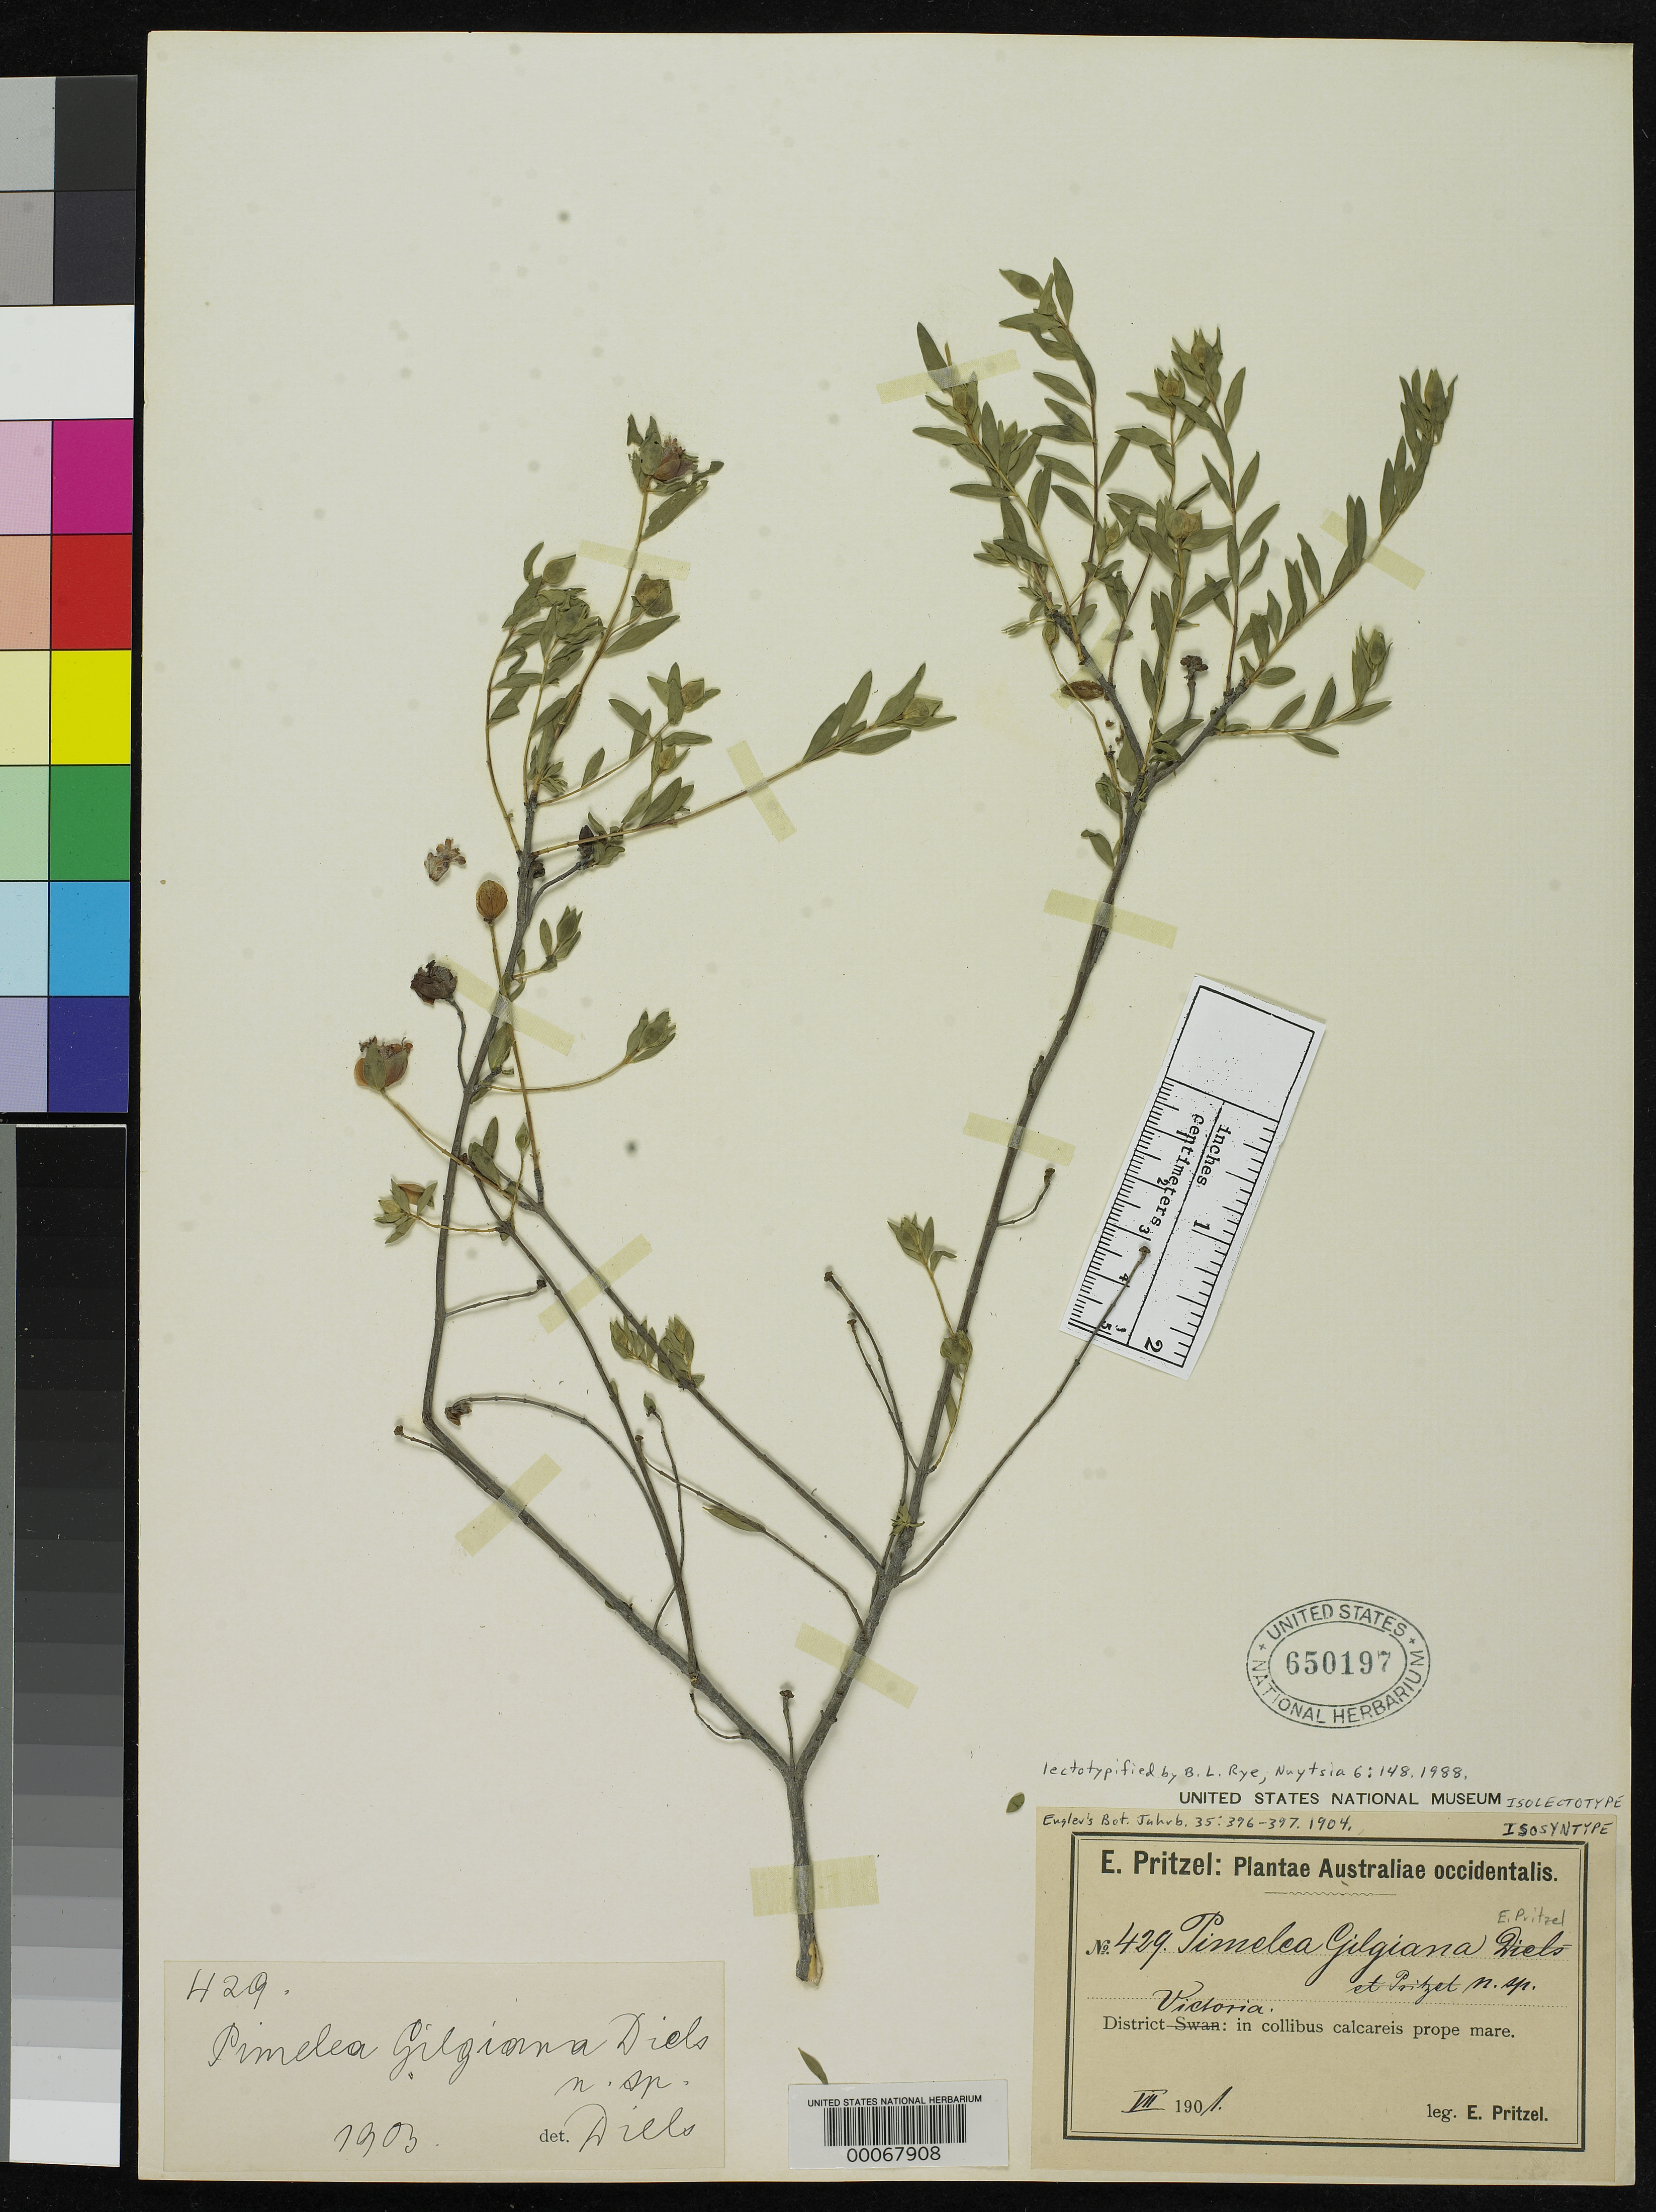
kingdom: Plantae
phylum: Tracheophyta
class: Magnoliopsida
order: Malvales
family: Thymelaeaceae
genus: Pimelea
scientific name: Pimelea gilgiana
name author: E. Pritz.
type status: Isolectotype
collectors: E. G. Pritzel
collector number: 429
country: Australia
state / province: Victoria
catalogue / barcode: US 650197